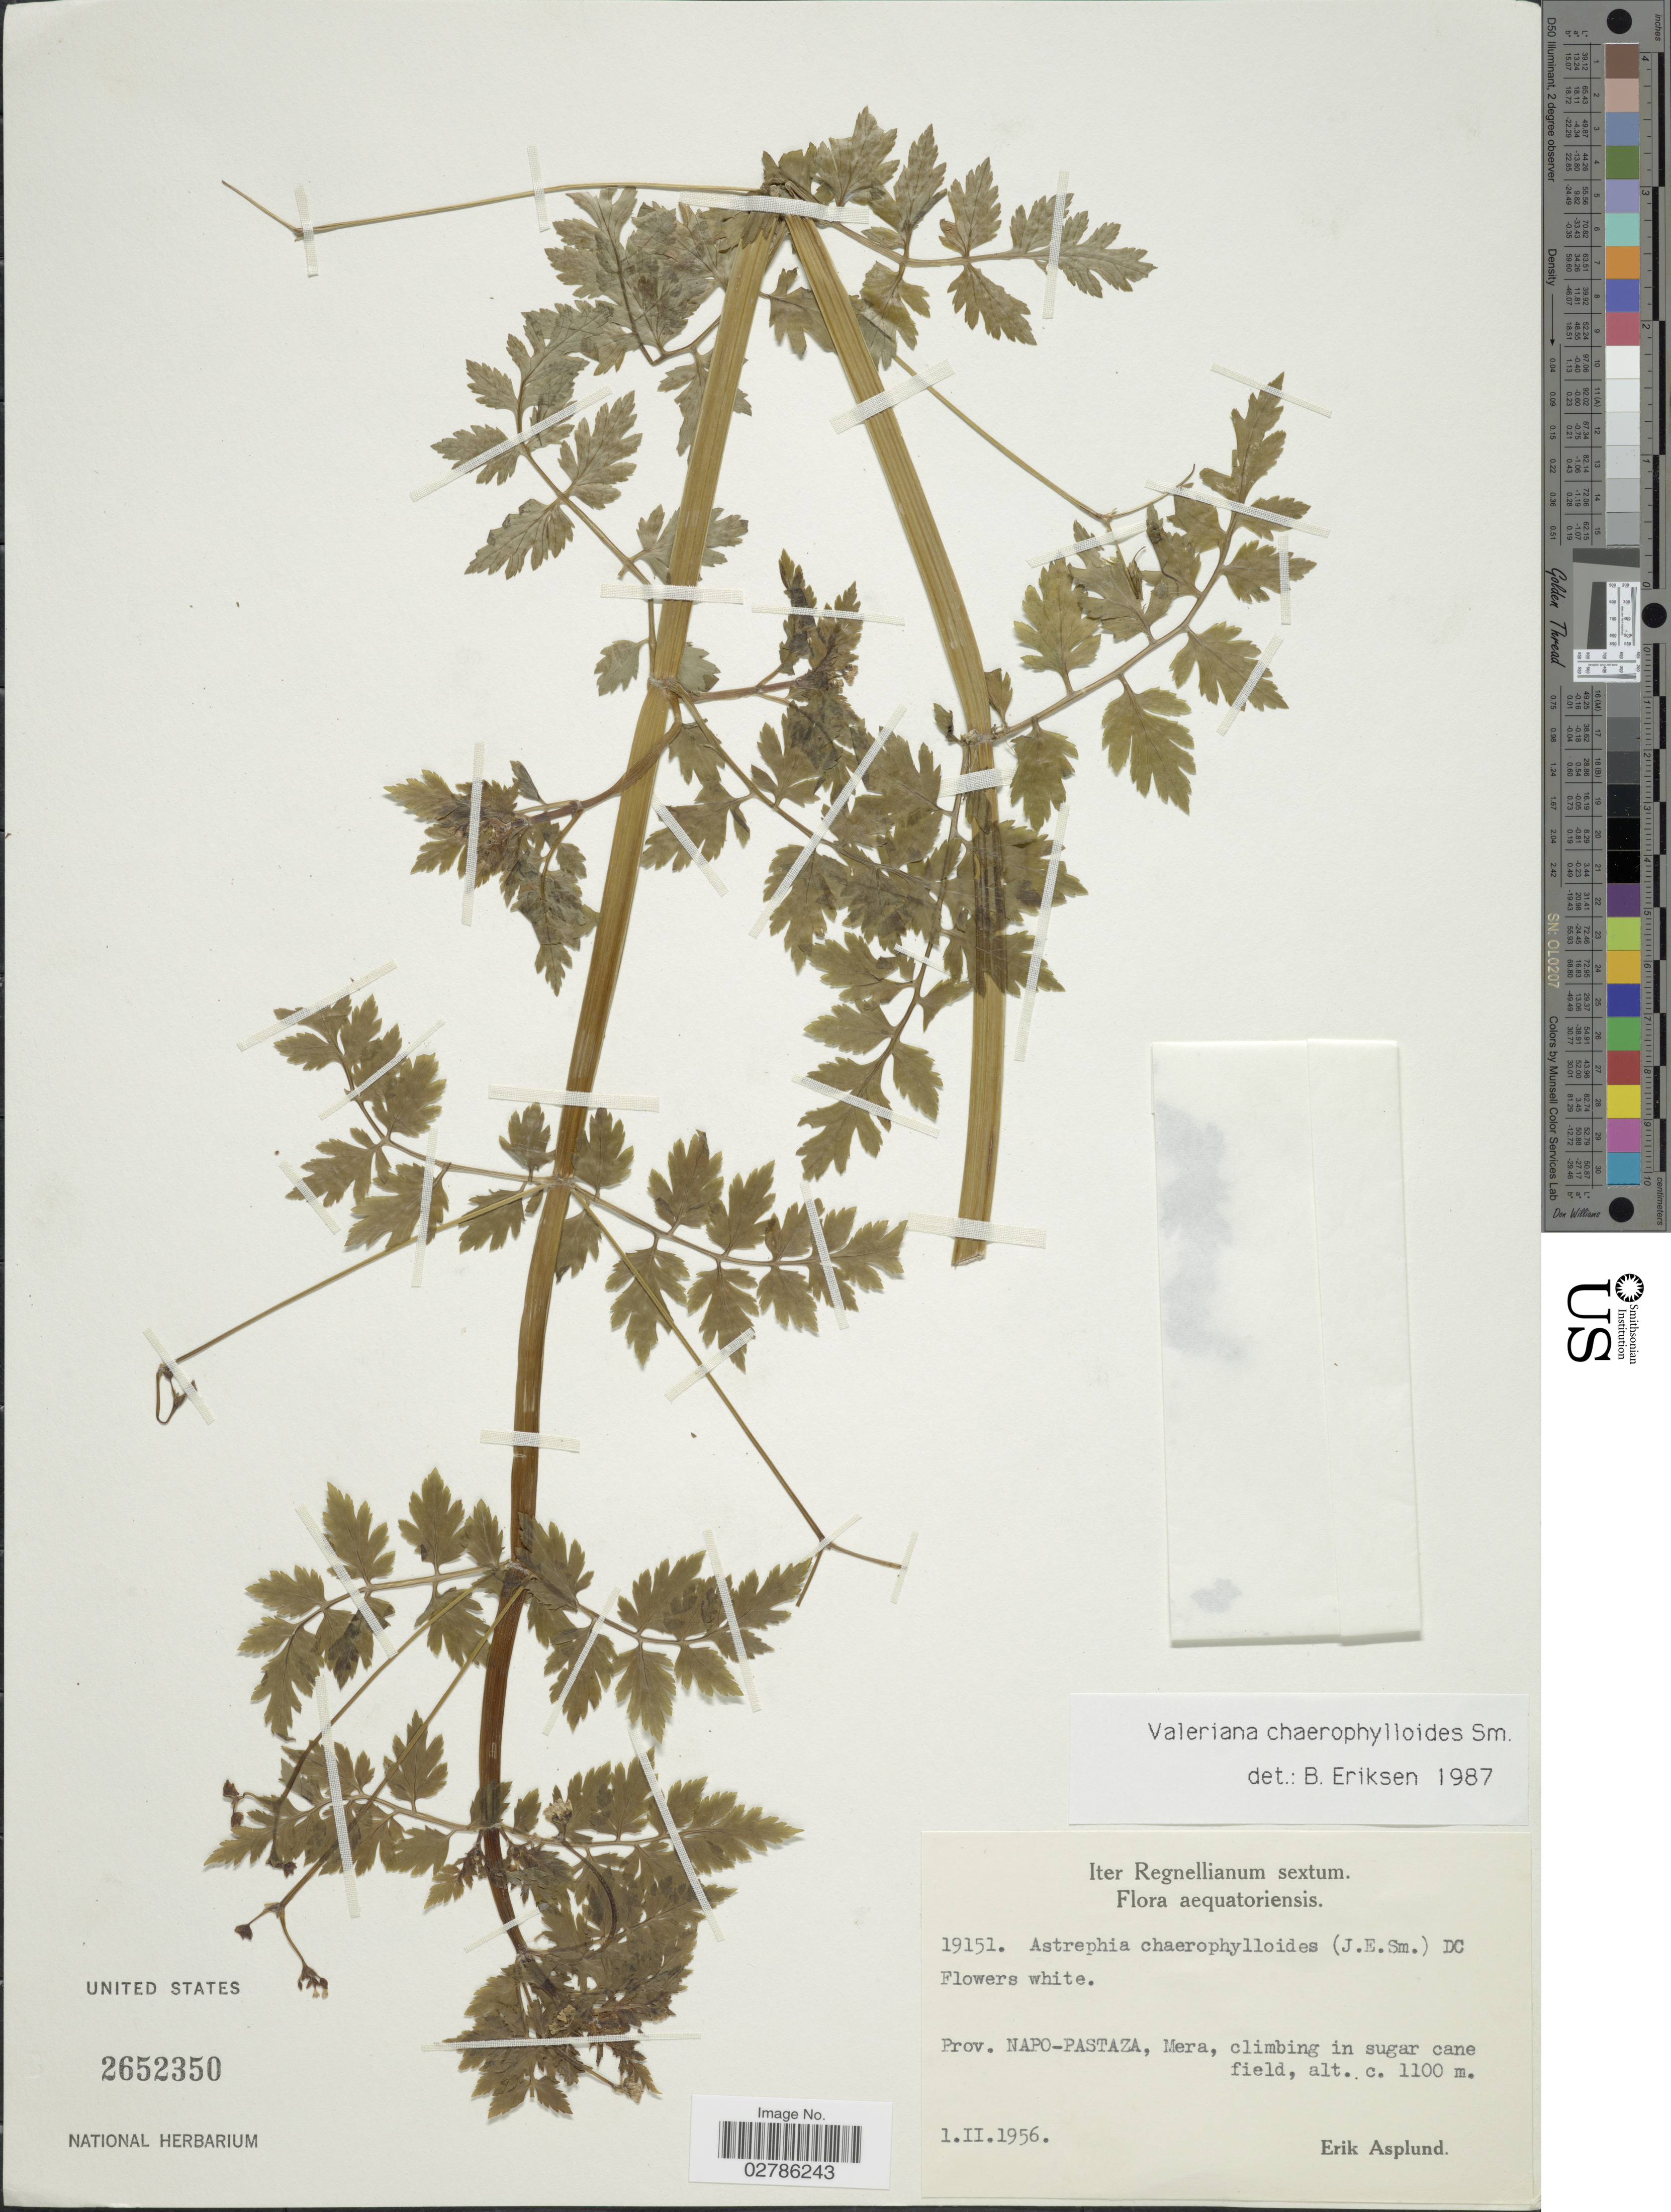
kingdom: Plantae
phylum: Tracheophyta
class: Magnoliopsida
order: Dipsacales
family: Caprifoliaceae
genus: Astrephia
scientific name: Astrephia chaerophylloides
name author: (Sm.) DC.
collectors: E. Asplund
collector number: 19151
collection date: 1956-02-01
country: Ecuador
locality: Prov. Napo-Pastaza, Mera, climbing in sugar cane.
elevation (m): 1100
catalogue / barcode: US 2652350